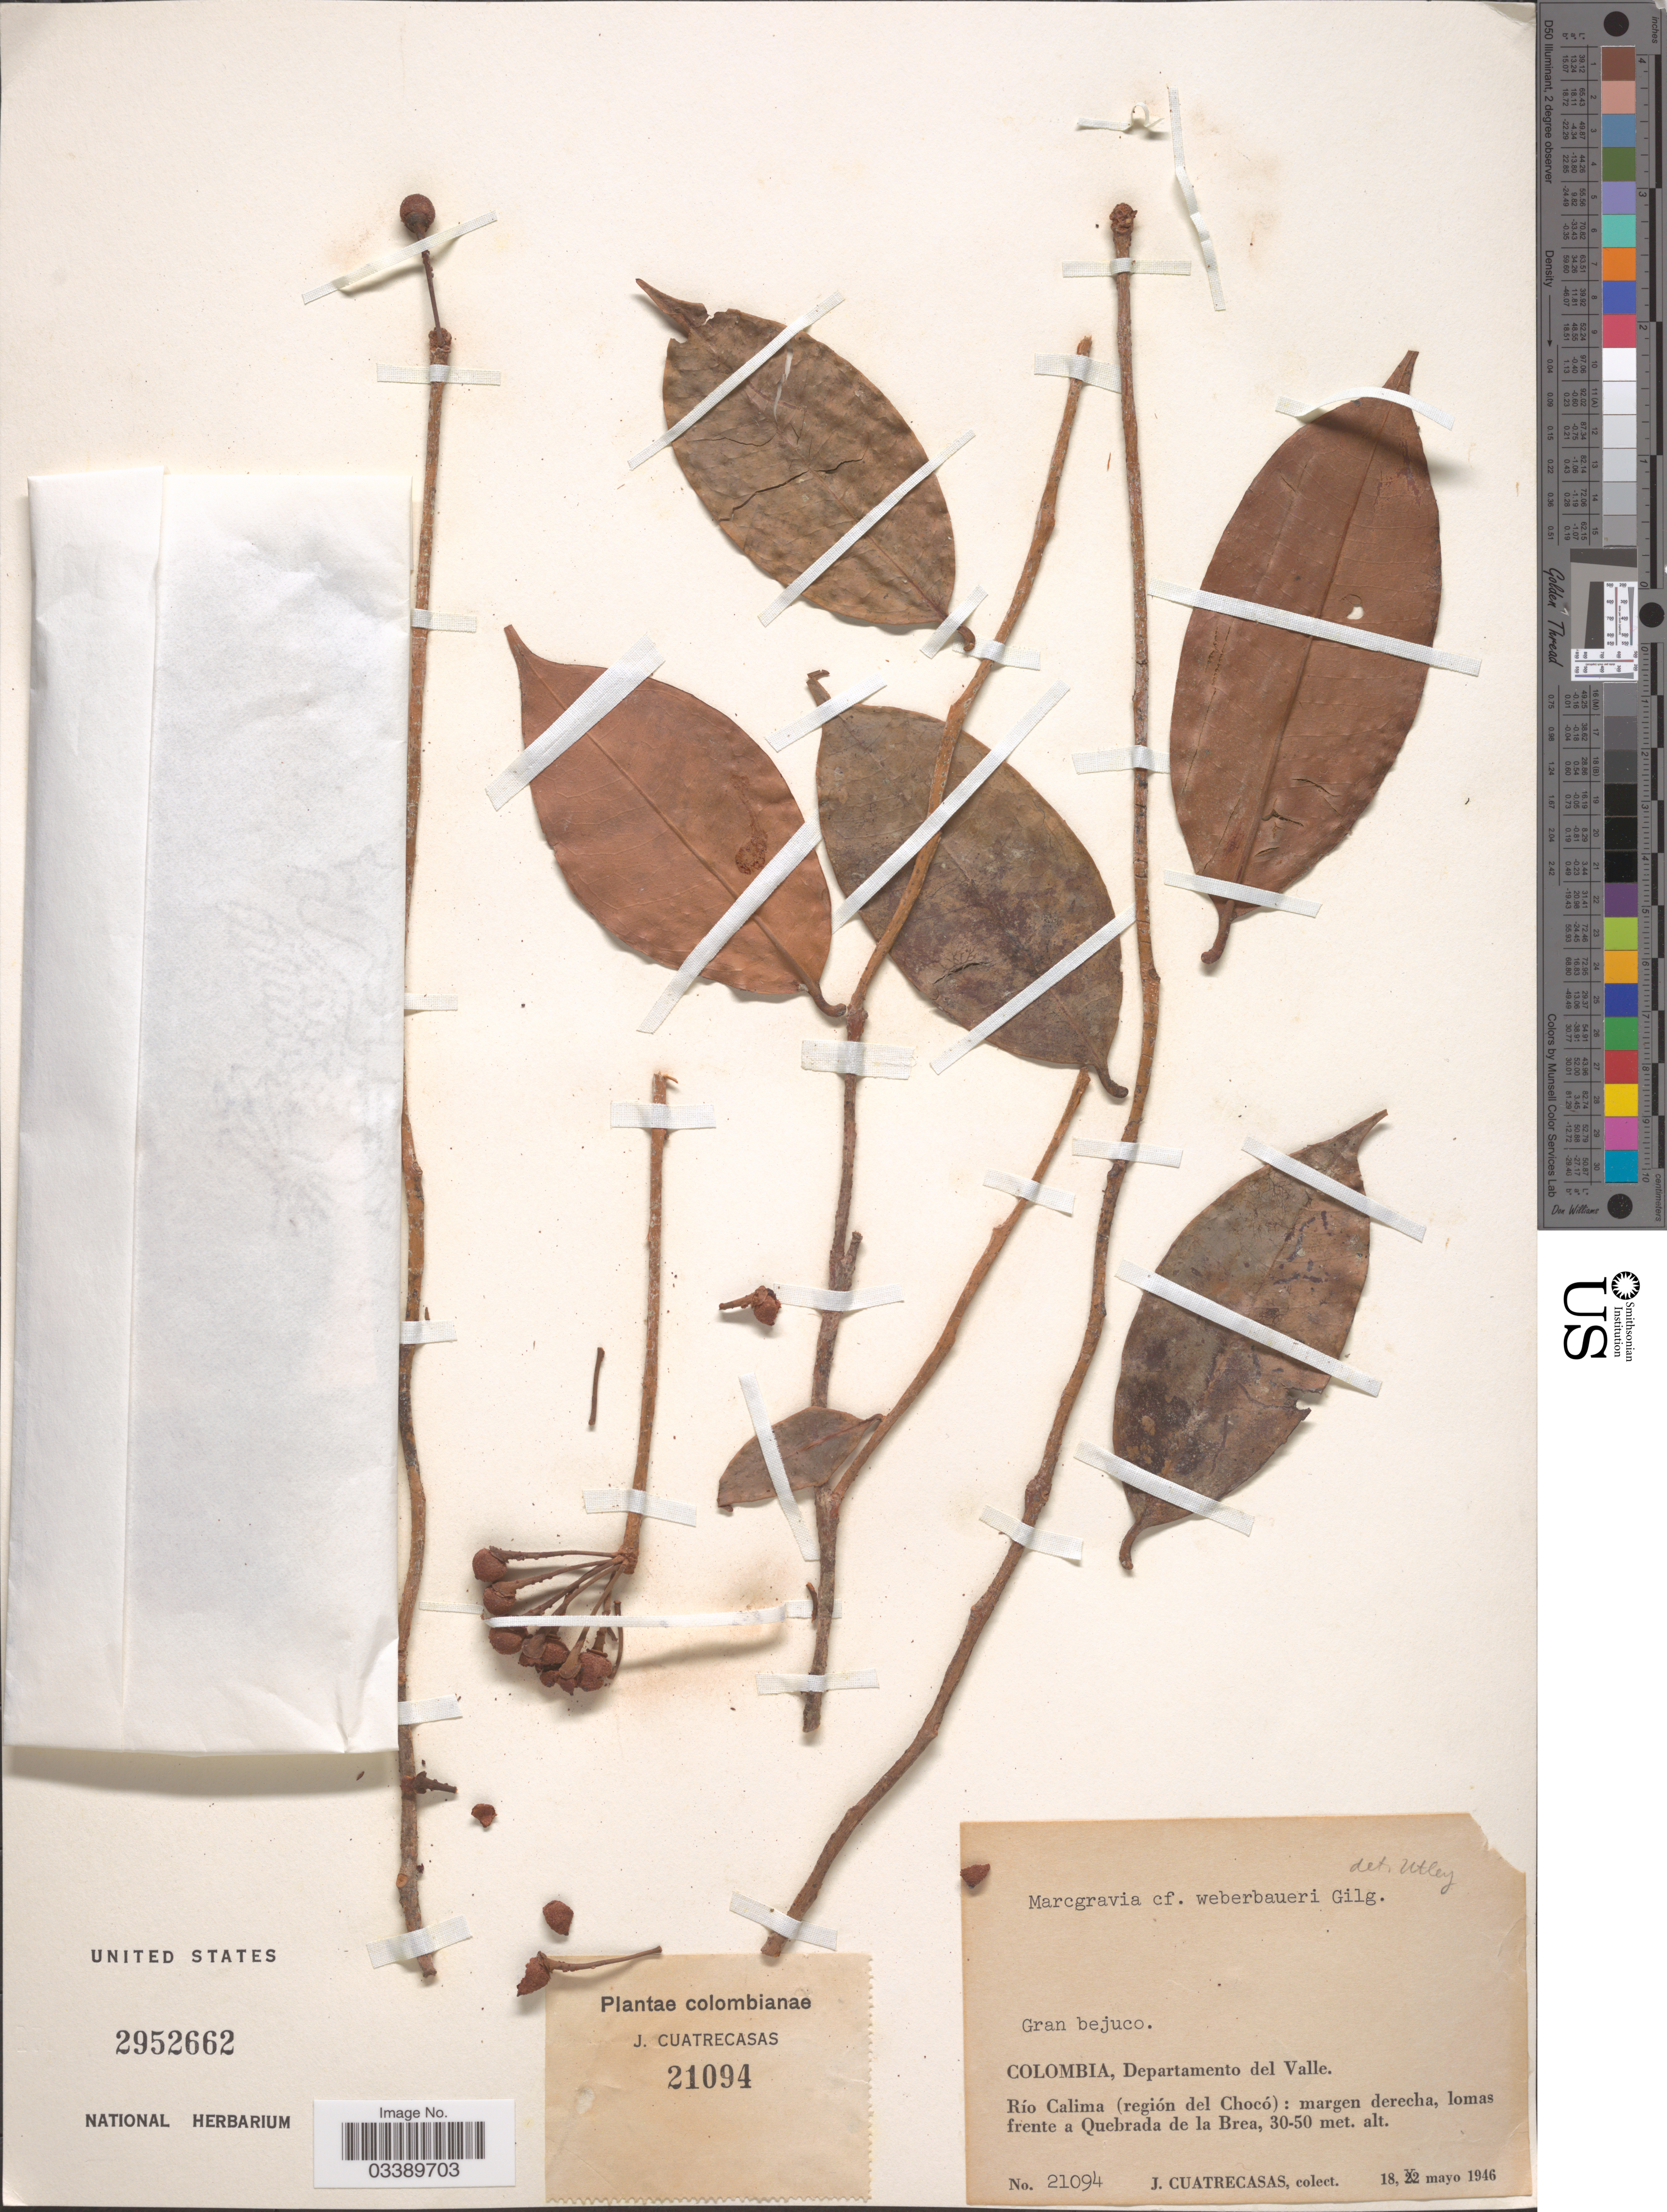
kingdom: Plantae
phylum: Tracheophyta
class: Magnoliopsida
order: Ericales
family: Marcgraviaceae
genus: Marcgravia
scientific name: Marcgravia sp.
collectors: J. Cuatrecasas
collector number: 21094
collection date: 1946-05-18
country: Colombia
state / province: Valle del Cauca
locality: Departamento del Valle. Río Calima (región del Chocó): margen derecha, lomas frente a Quebrada de la Brea.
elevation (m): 30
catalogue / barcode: US 2952662